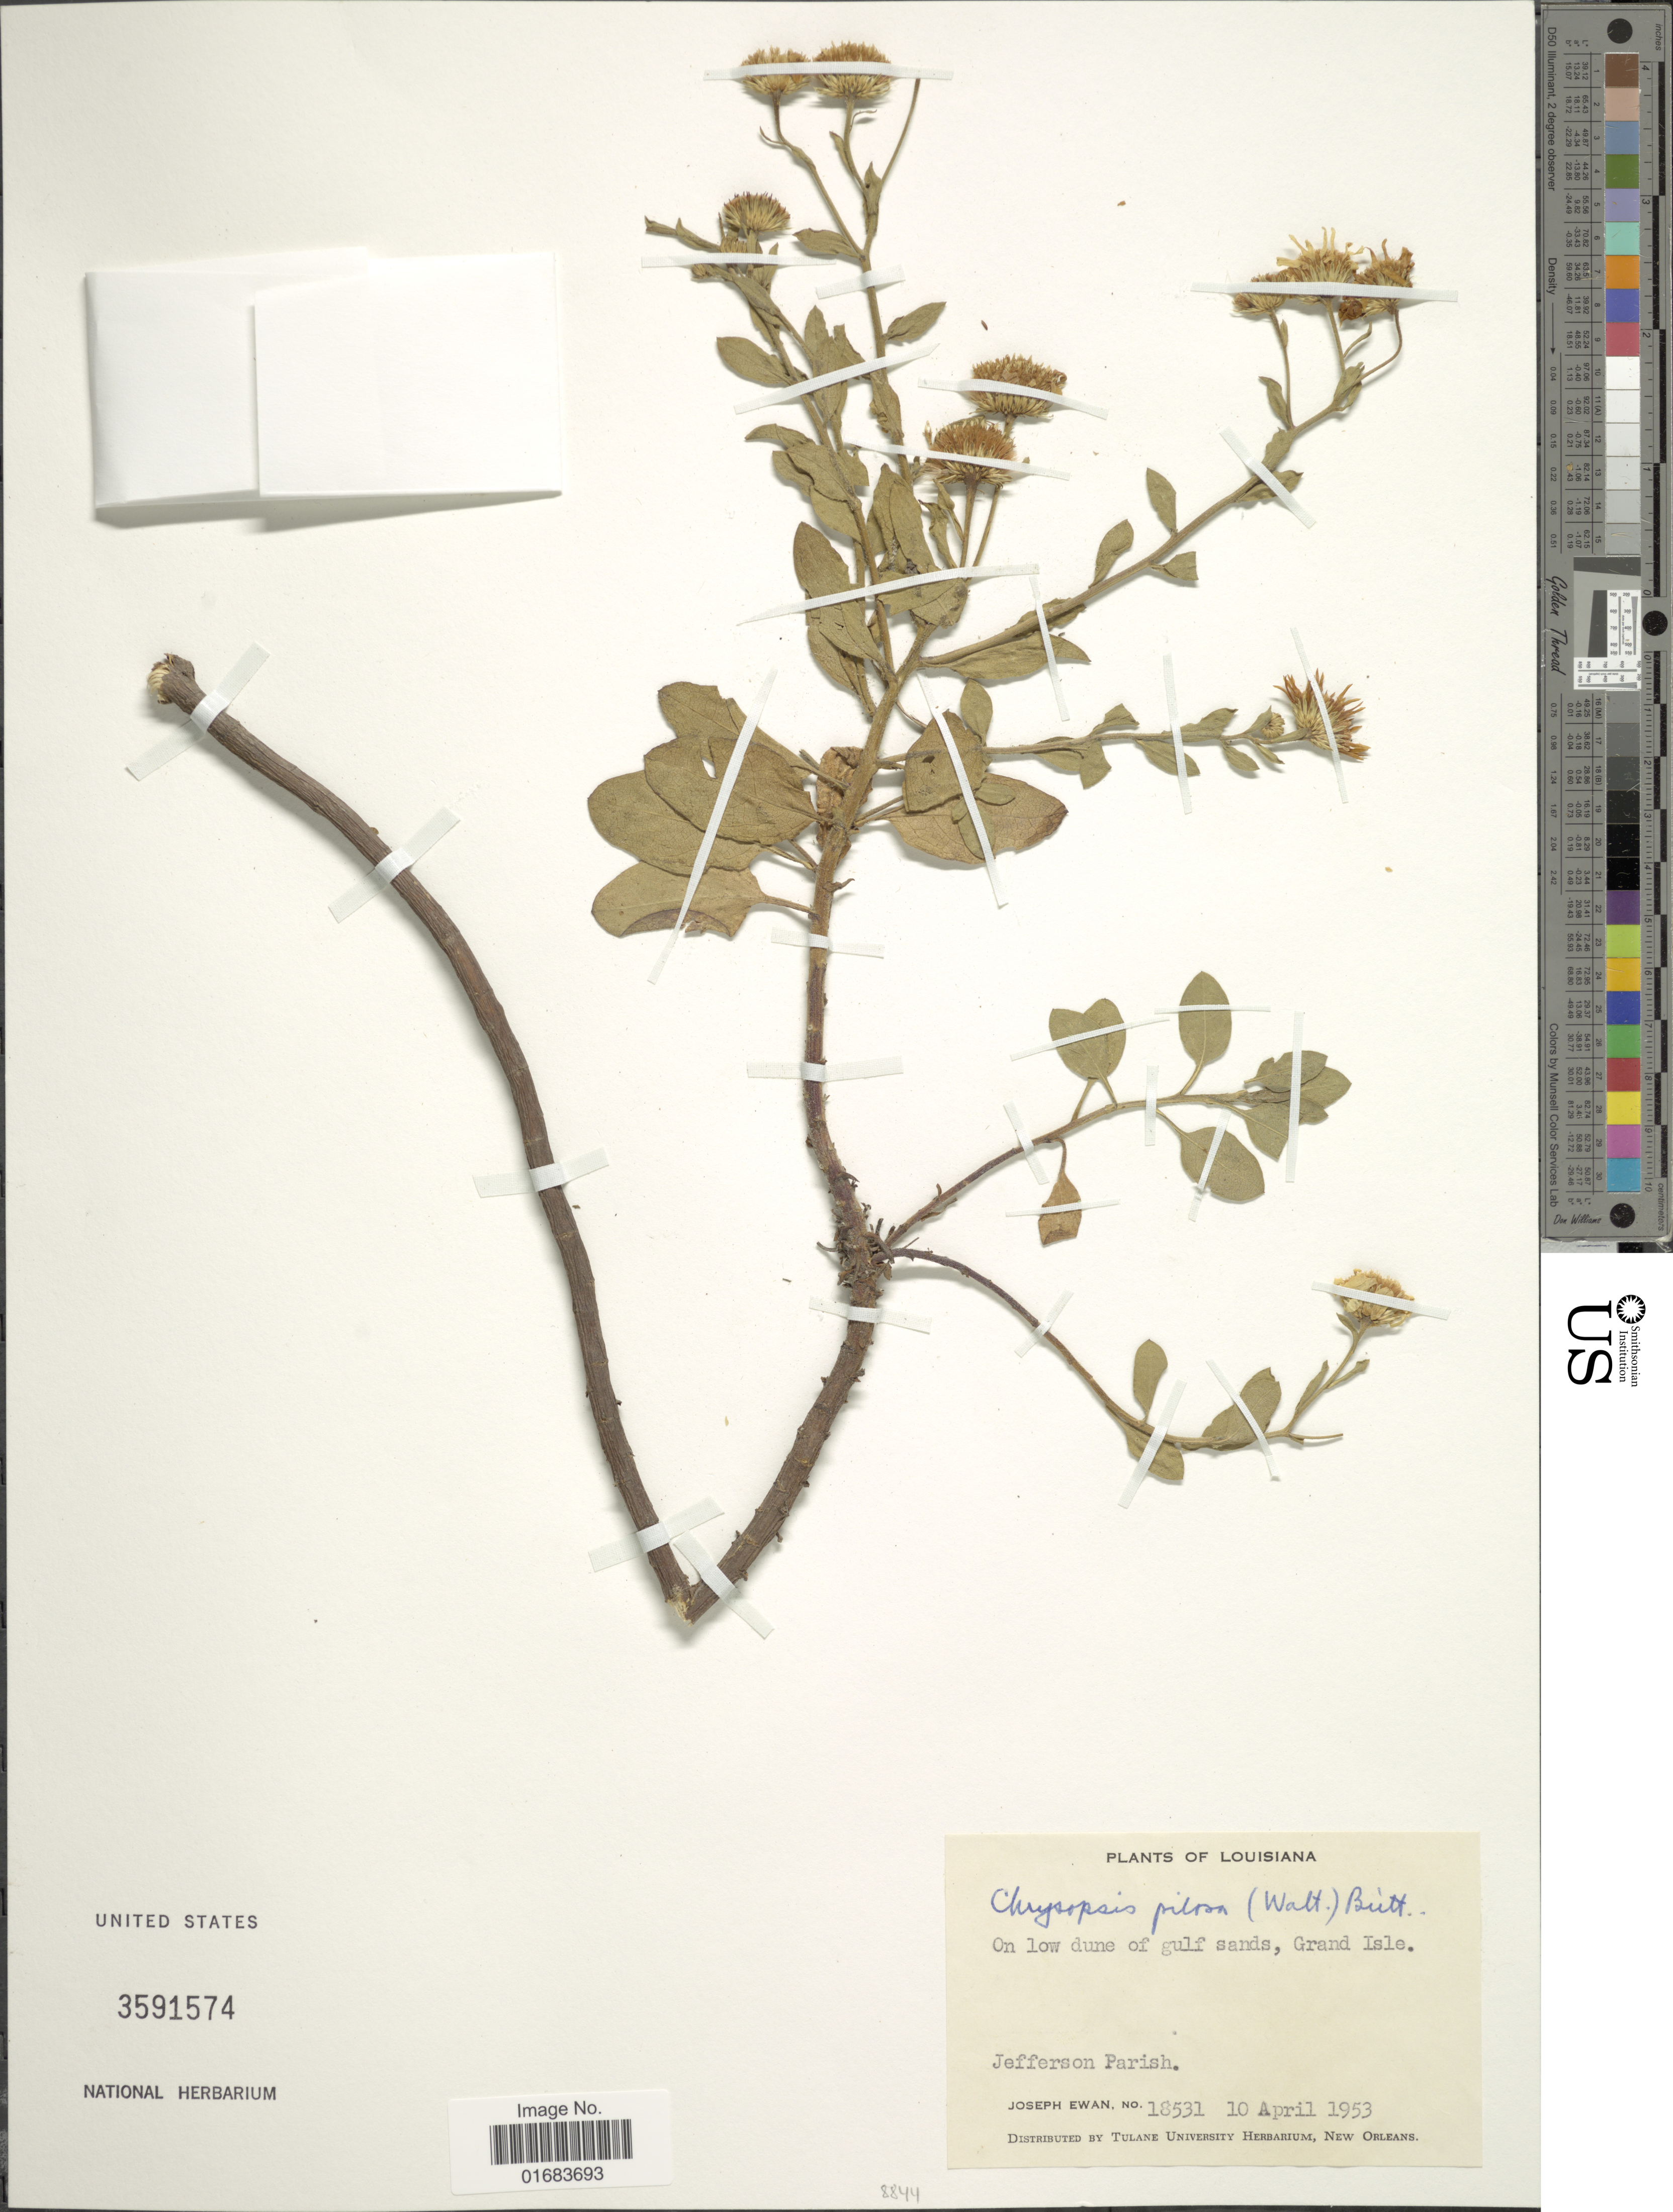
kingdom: Plantae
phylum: Tracheophyta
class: Magnoliopsida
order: Asterales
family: Asteraceae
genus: Chrysopsis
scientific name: Chrysopsis pilosa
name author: Nutt.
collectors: J. A. Ewan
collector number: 18531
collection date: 1953-04-10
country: United States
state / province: Louisiana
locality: Jefferson Parish. Grand Isle.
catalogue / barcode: US 3591574